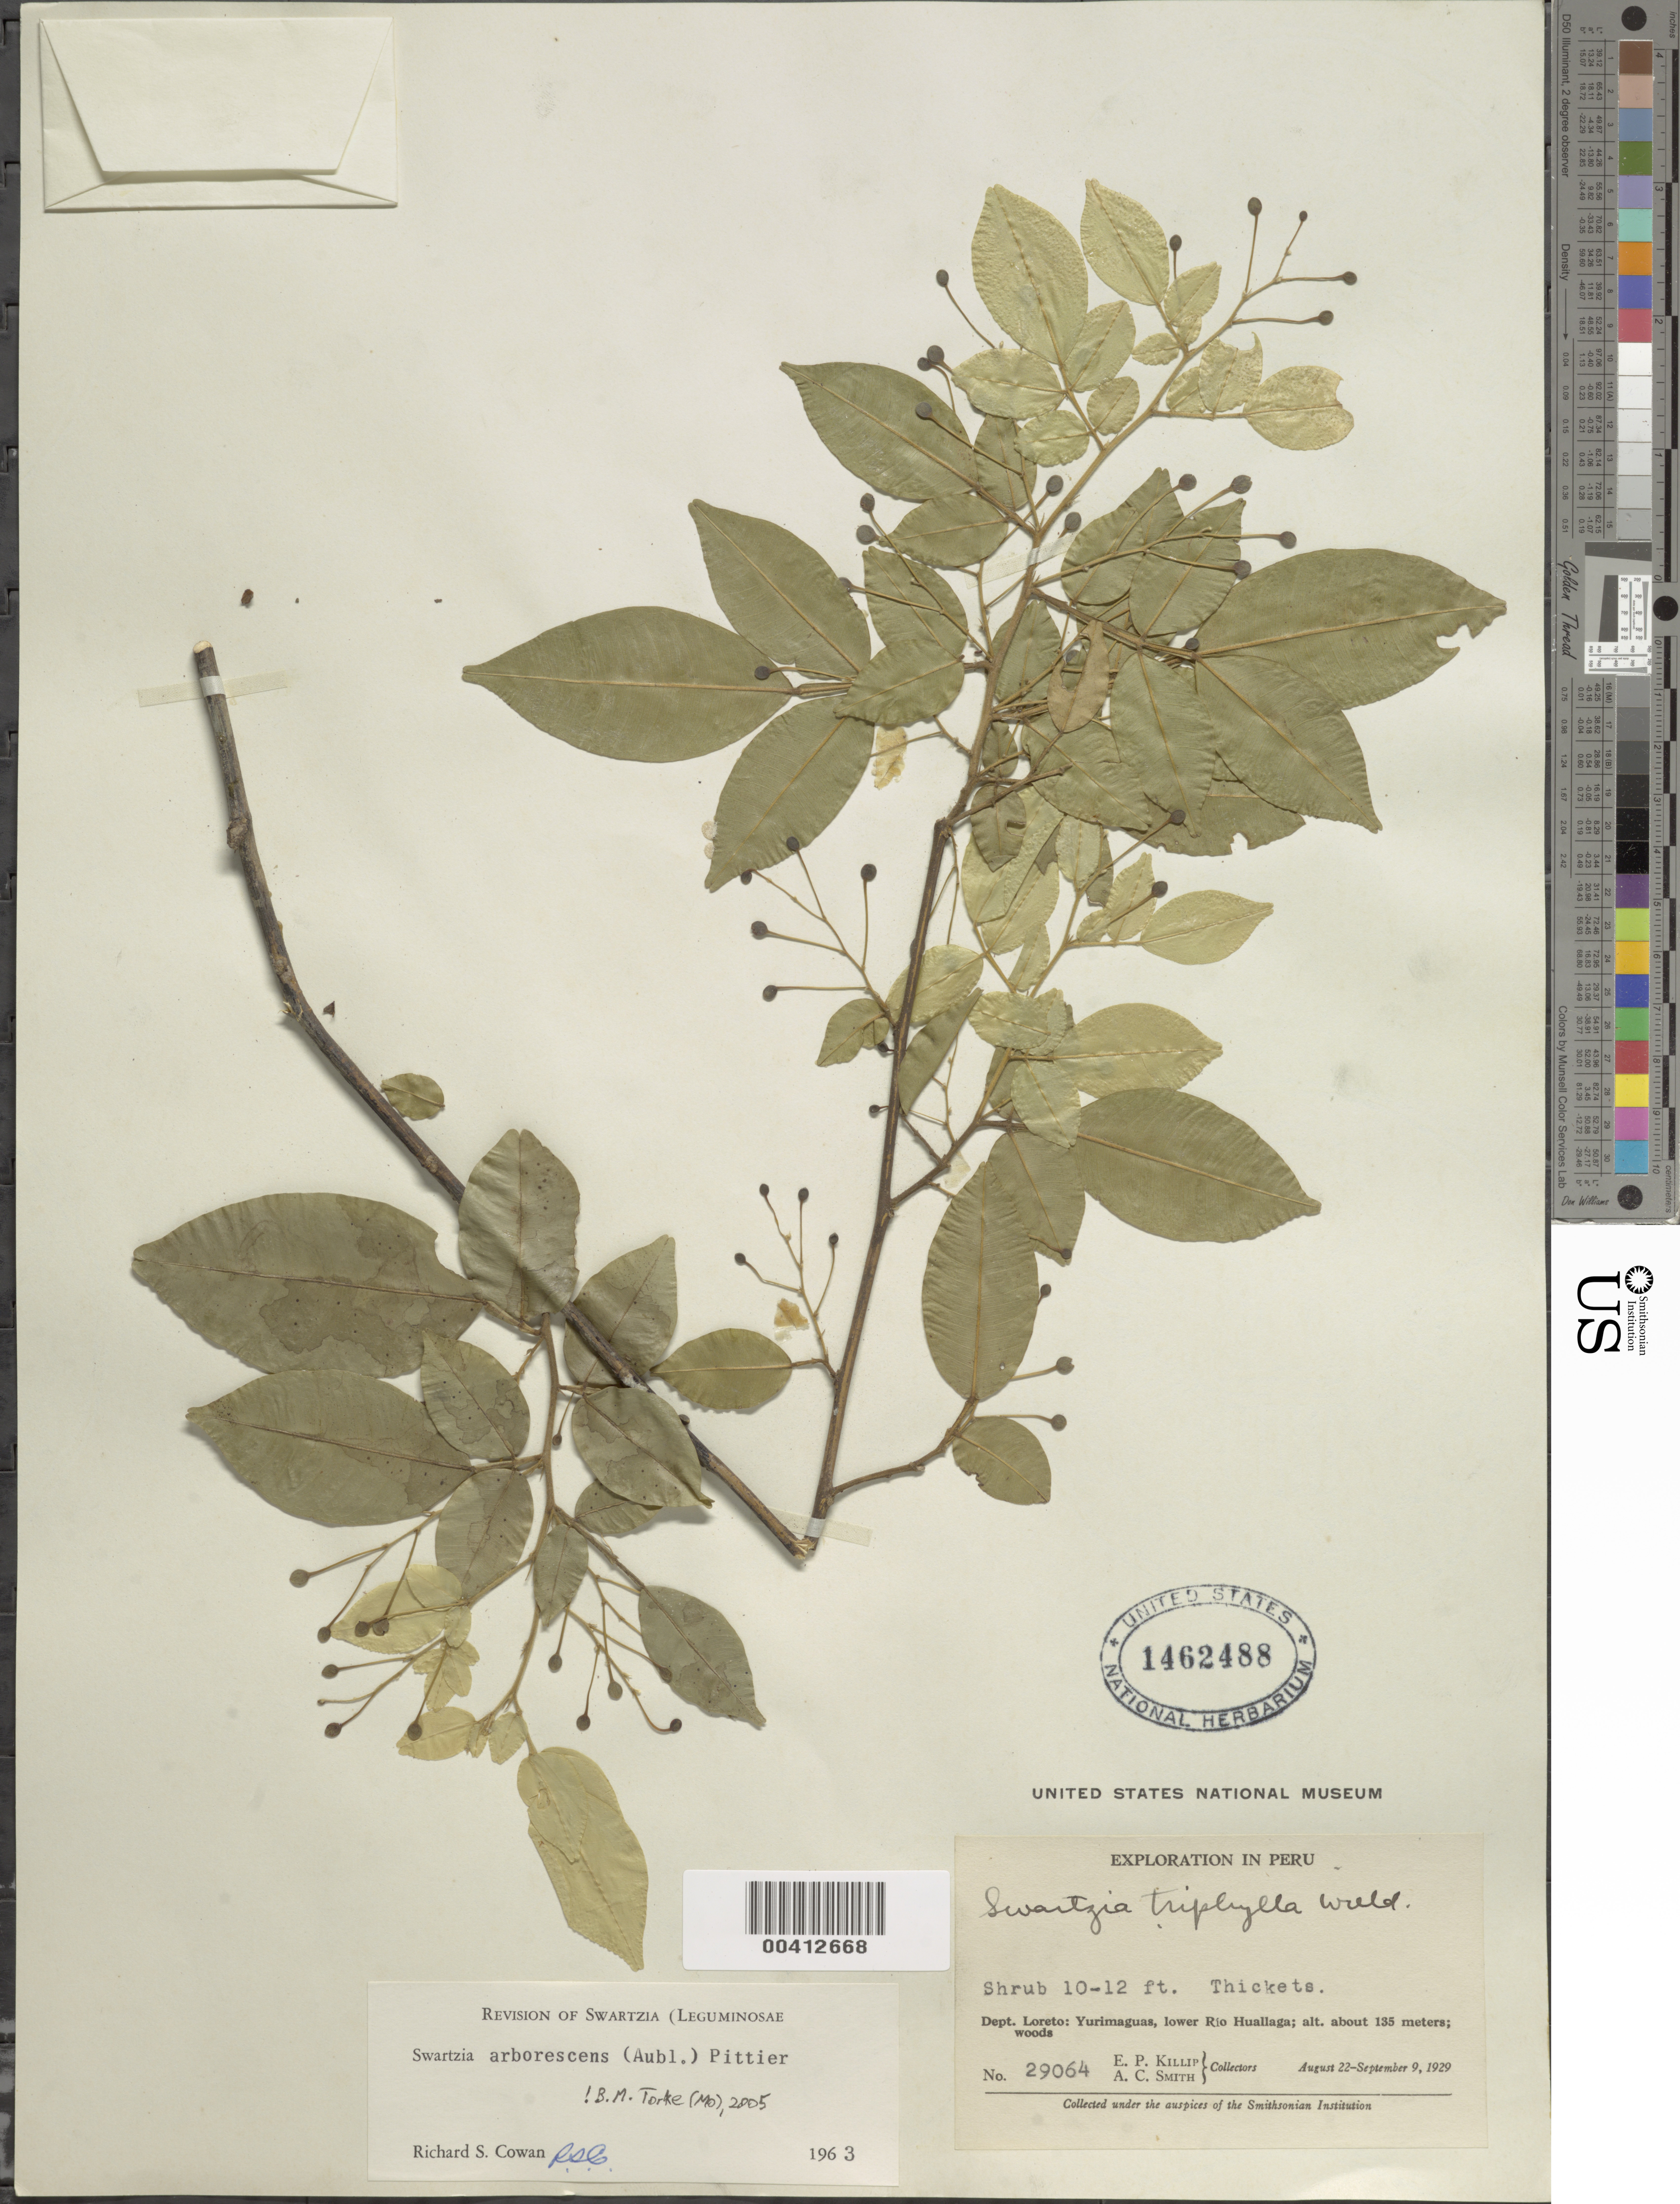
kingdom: Plantae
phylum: Tracheophyta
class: Magnoliopsida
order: Fabales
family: Fabaceae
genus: Swartzia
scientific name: Swartzia arborescens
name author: (Aubl.) Pittier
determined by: Cowan, R. S.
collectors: E. P. Killip & A. C. Smith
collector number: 29064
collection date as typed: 22 Aug 1929 to 09 Sep 1929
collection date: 1929-08-22/1929-09-09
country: Peru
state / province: Loreto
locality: Yurimaguas, lower rio huallaga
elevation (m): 135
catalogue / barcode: US 1462488